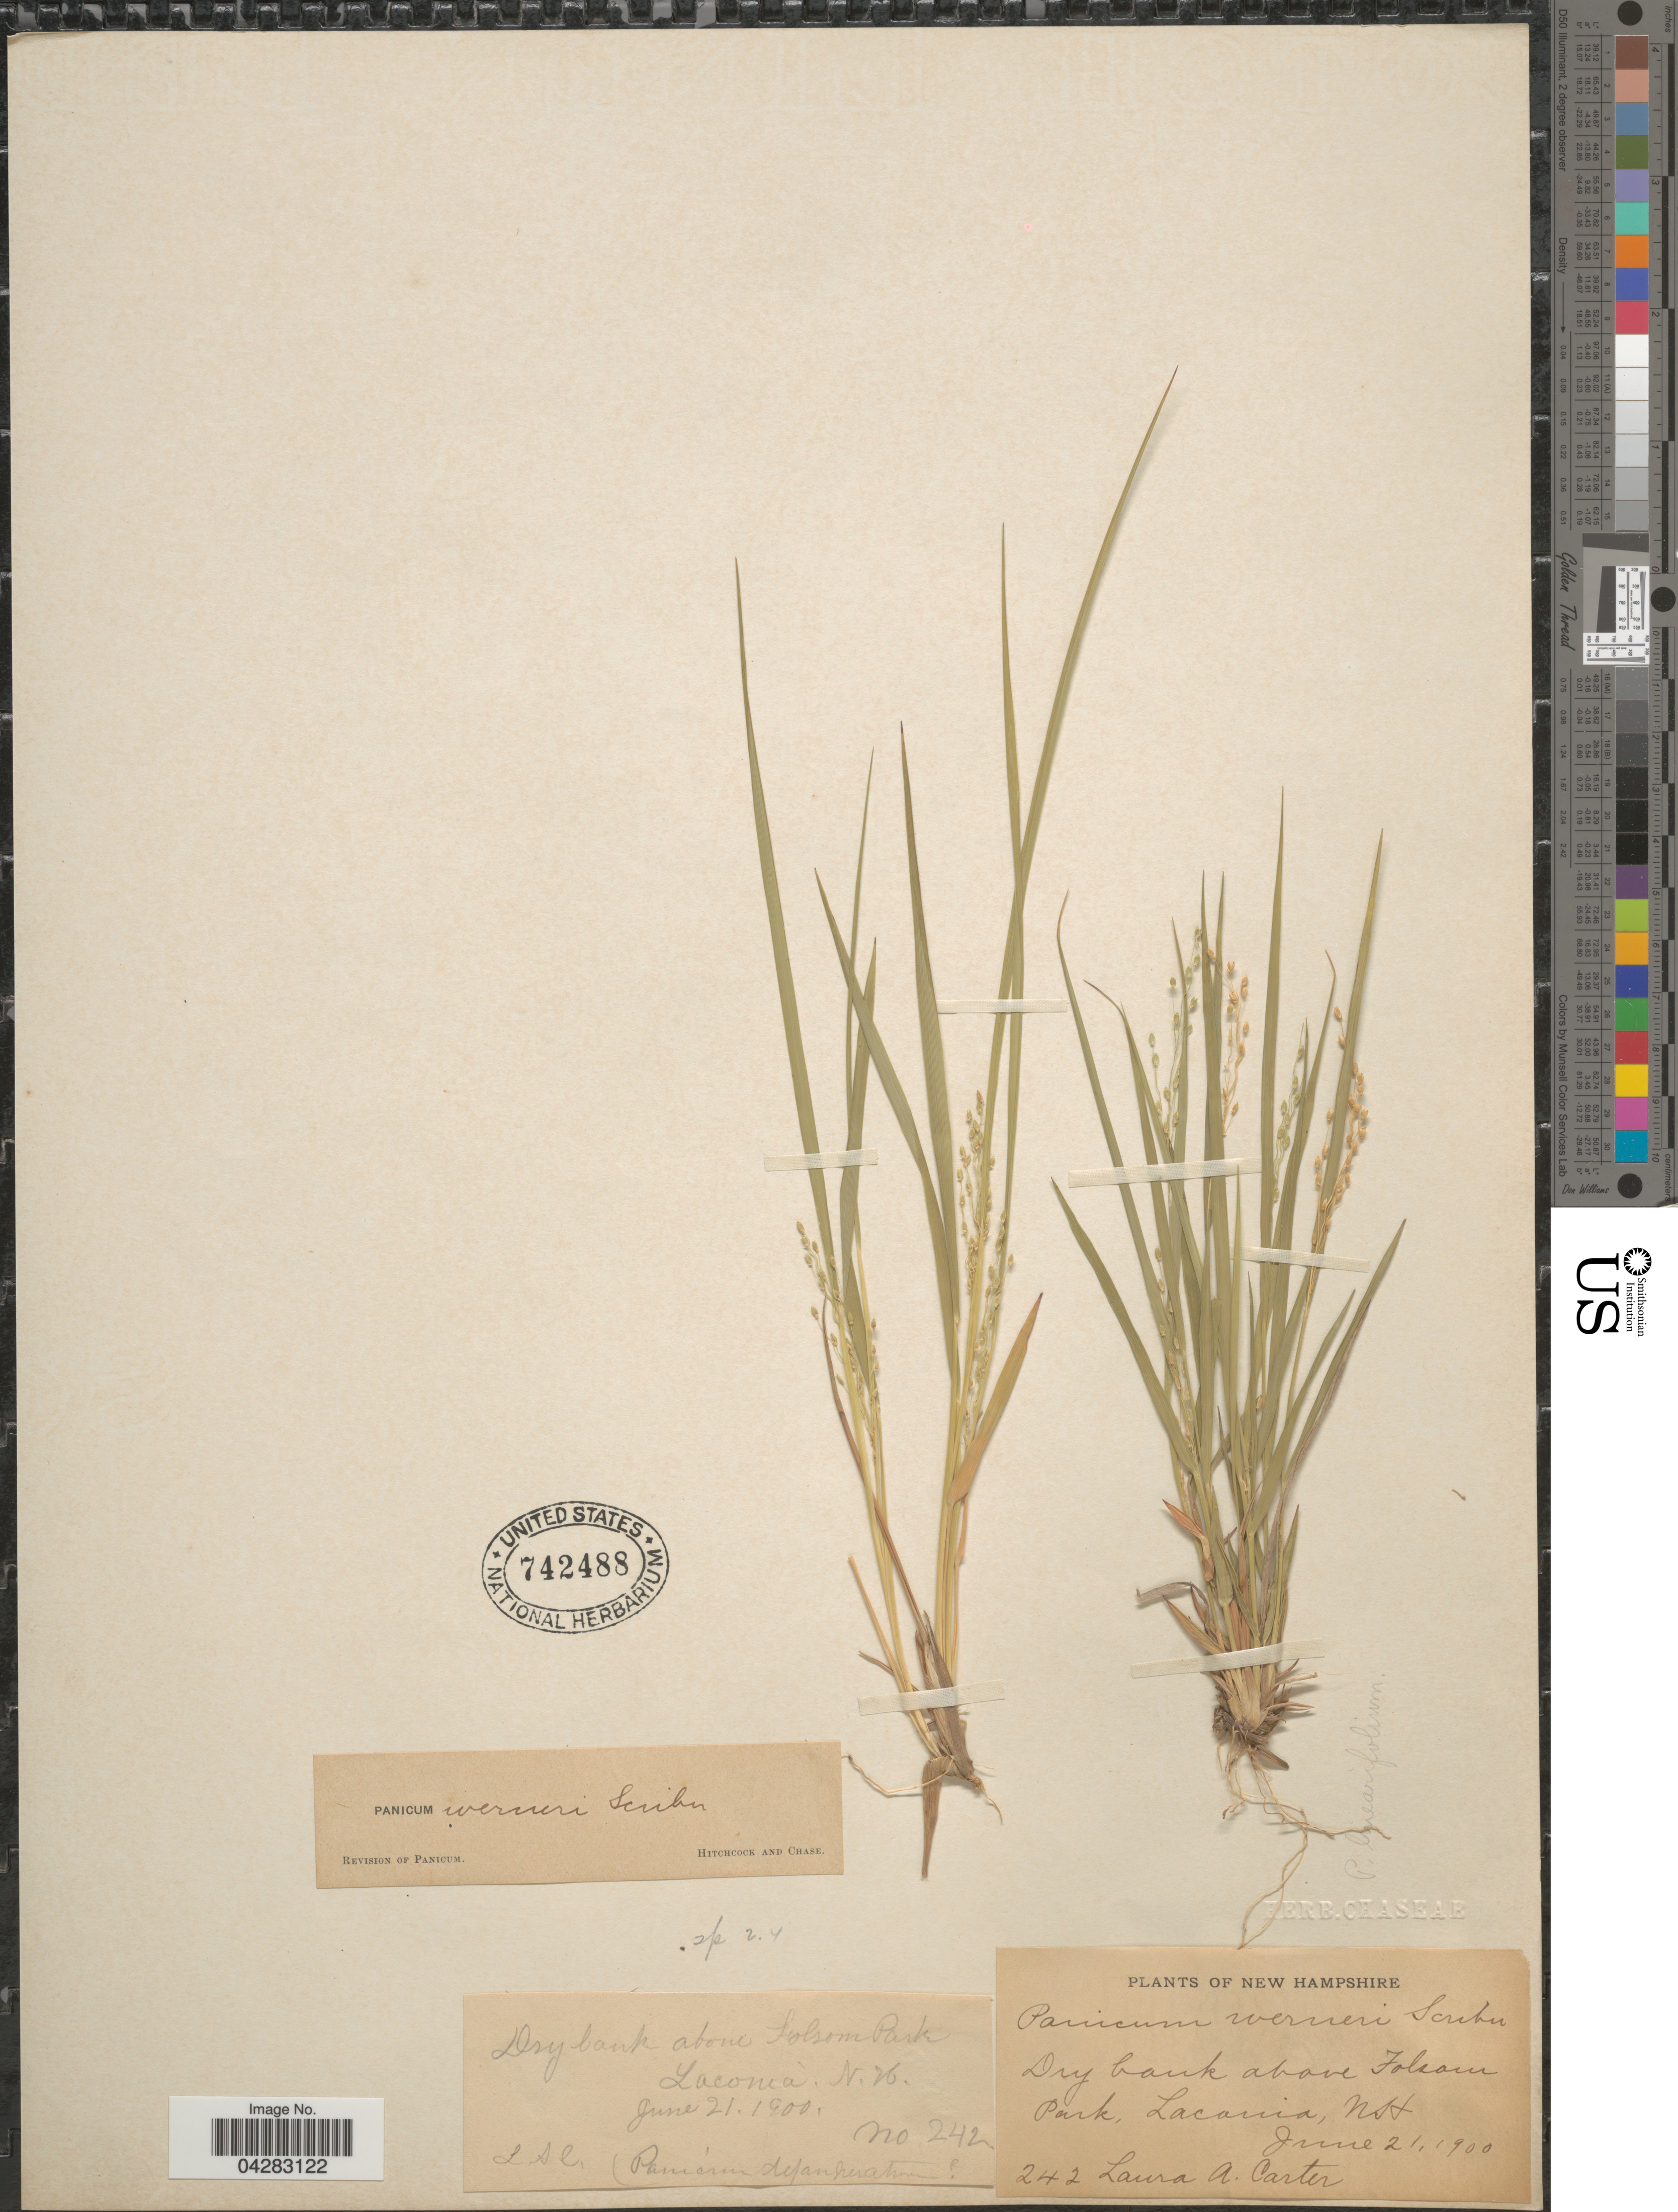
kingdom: Plantae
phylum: Tracheophyta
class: Liliopsida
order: Poales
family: Poaceae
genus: Dichanthelium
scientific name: Dichanthelium linearifolium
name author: (Scribn.) Gould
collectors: L. Carter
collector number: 242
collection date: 1900-06-21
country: United States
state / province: New Hampshire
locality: Dry bank above Folsom Park, Laconia, NSH.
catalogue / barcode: US 742488